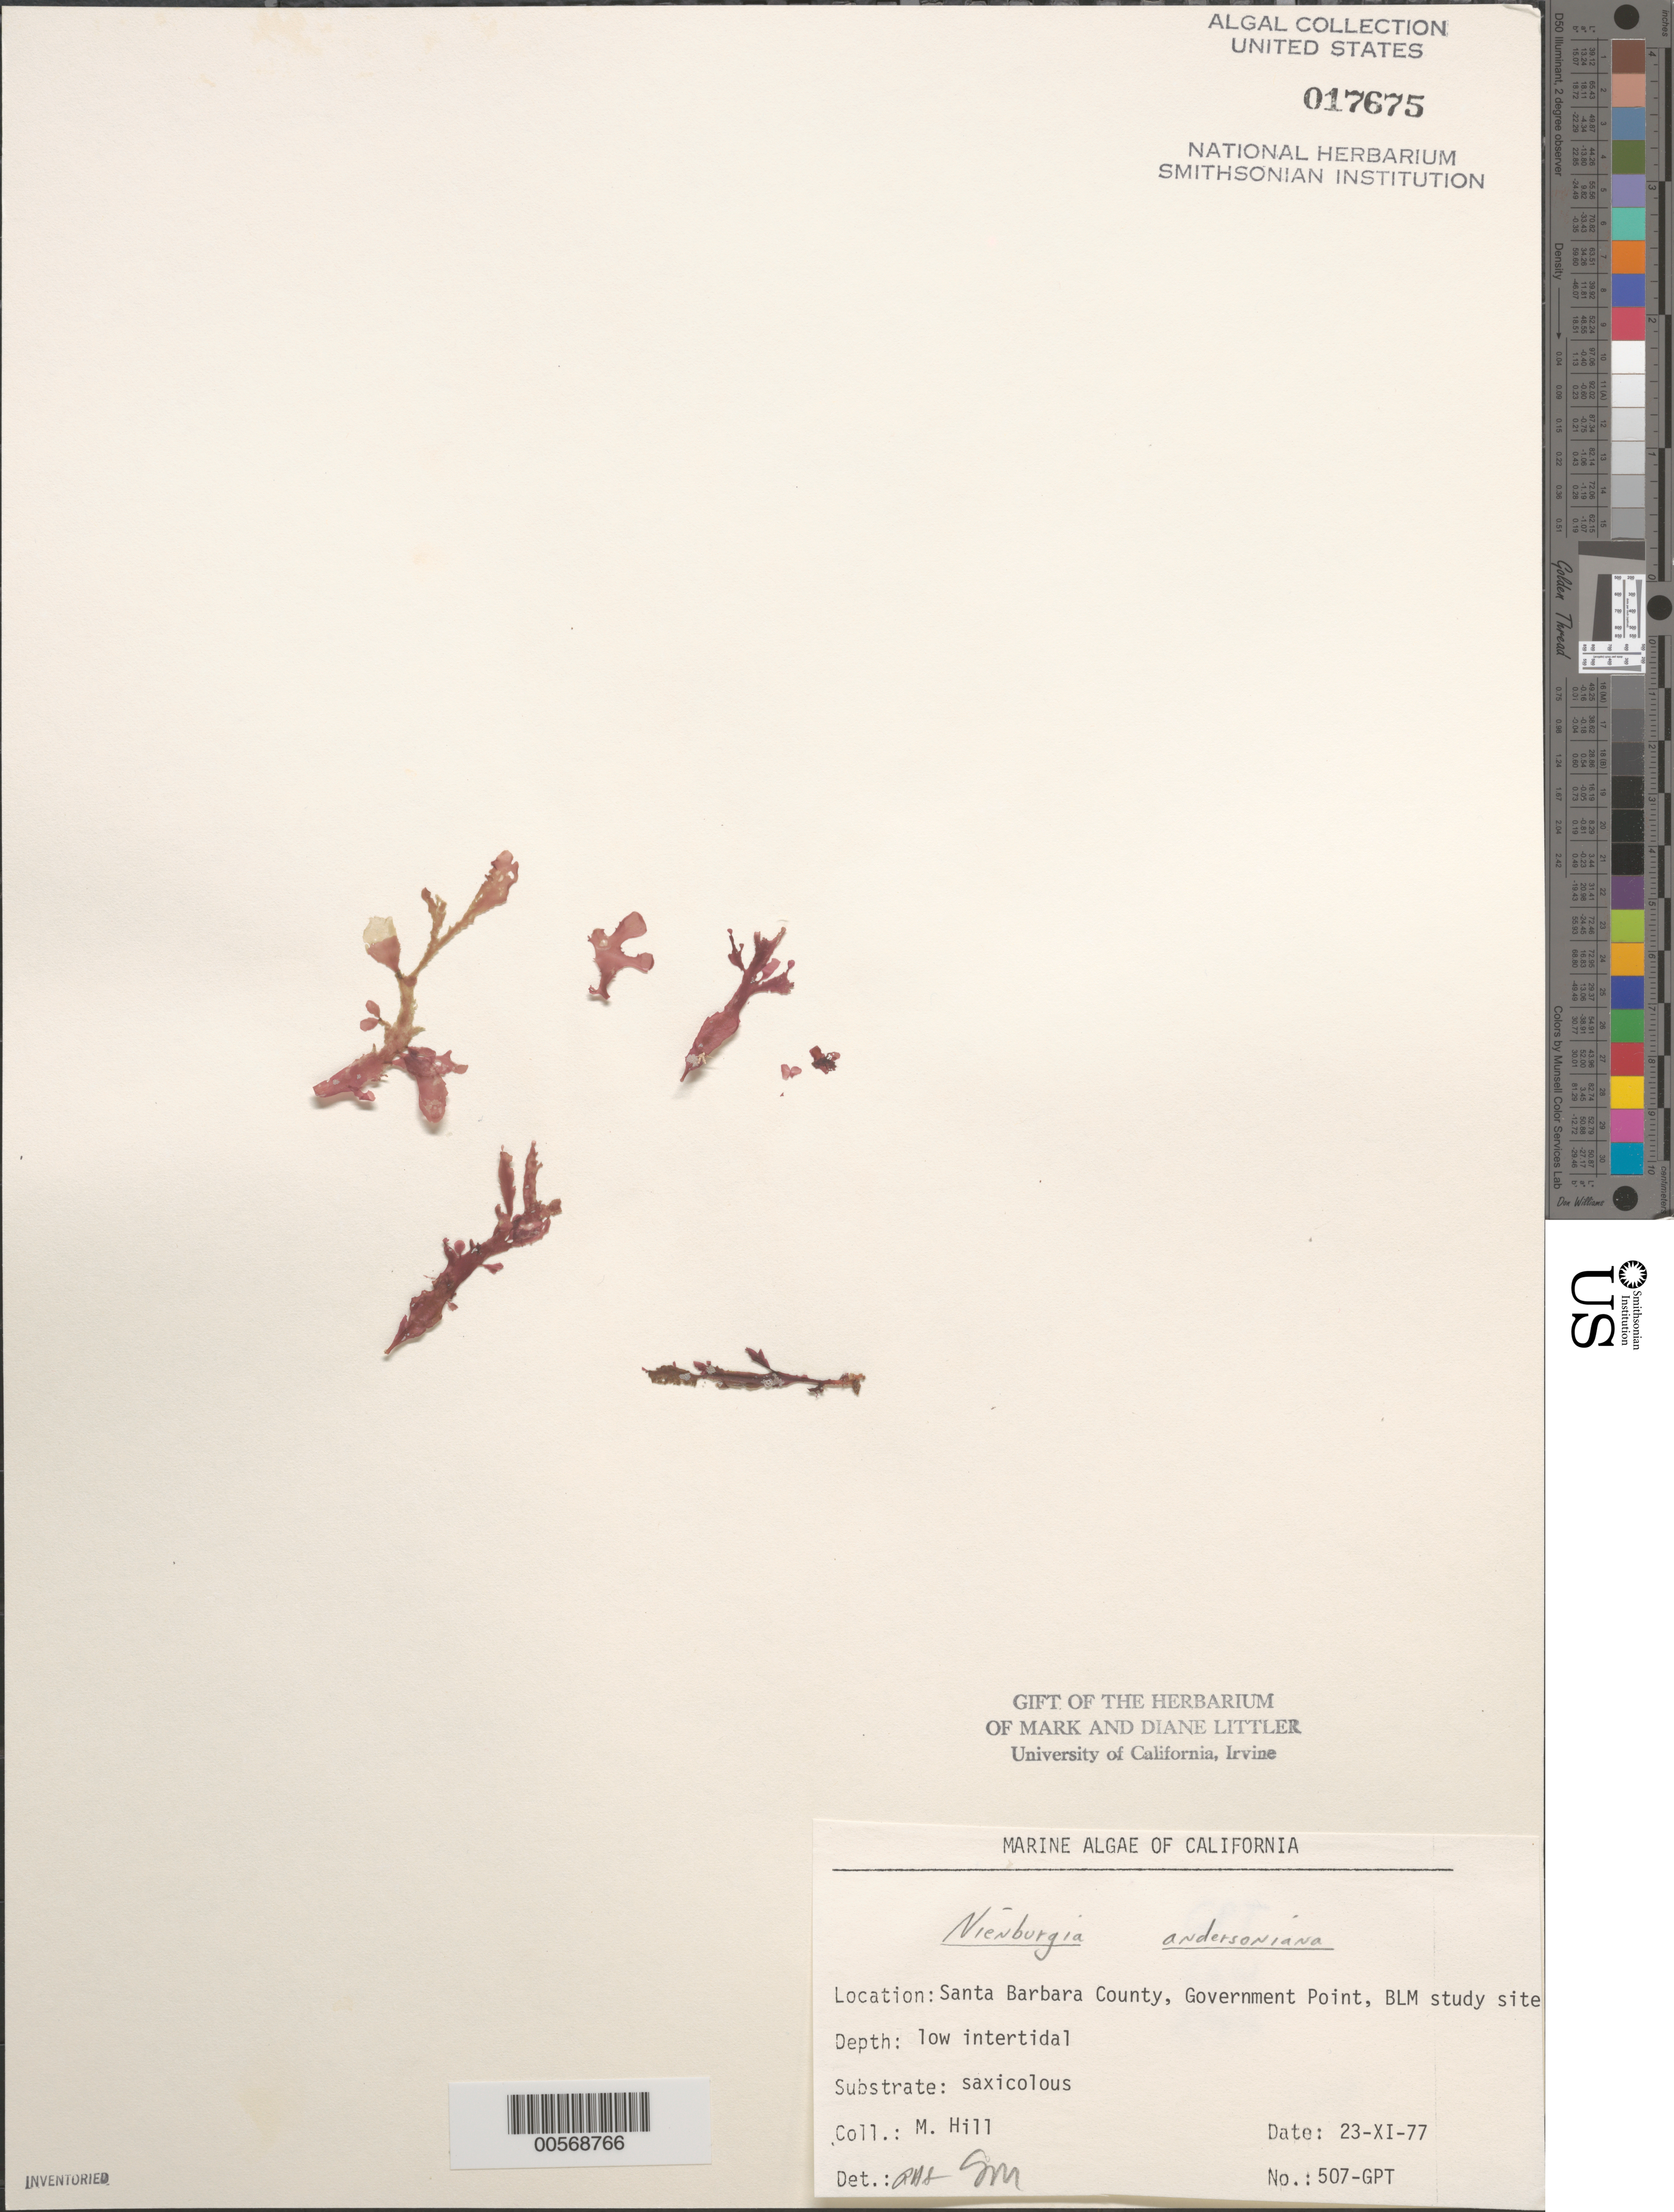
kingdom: Plantae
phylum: Rhodophyta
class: Florideophyceae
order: Ceramiales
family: Delesseriaceae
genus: Nienburgia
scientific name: Nienburgia andersoniana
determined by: Sims, Robert H.; Murray, S. N.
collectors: M. Hill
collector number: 507-gpt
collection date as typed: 23 Nov 1977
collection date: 1977-11-23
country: United States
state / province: California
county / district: Santa Barbara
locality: Government Point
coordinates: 34 26'31"N, 120 24'06"W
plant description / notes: BLM-SOCALBIGHT Rocky Intertidal Survey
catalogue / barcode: US 17675